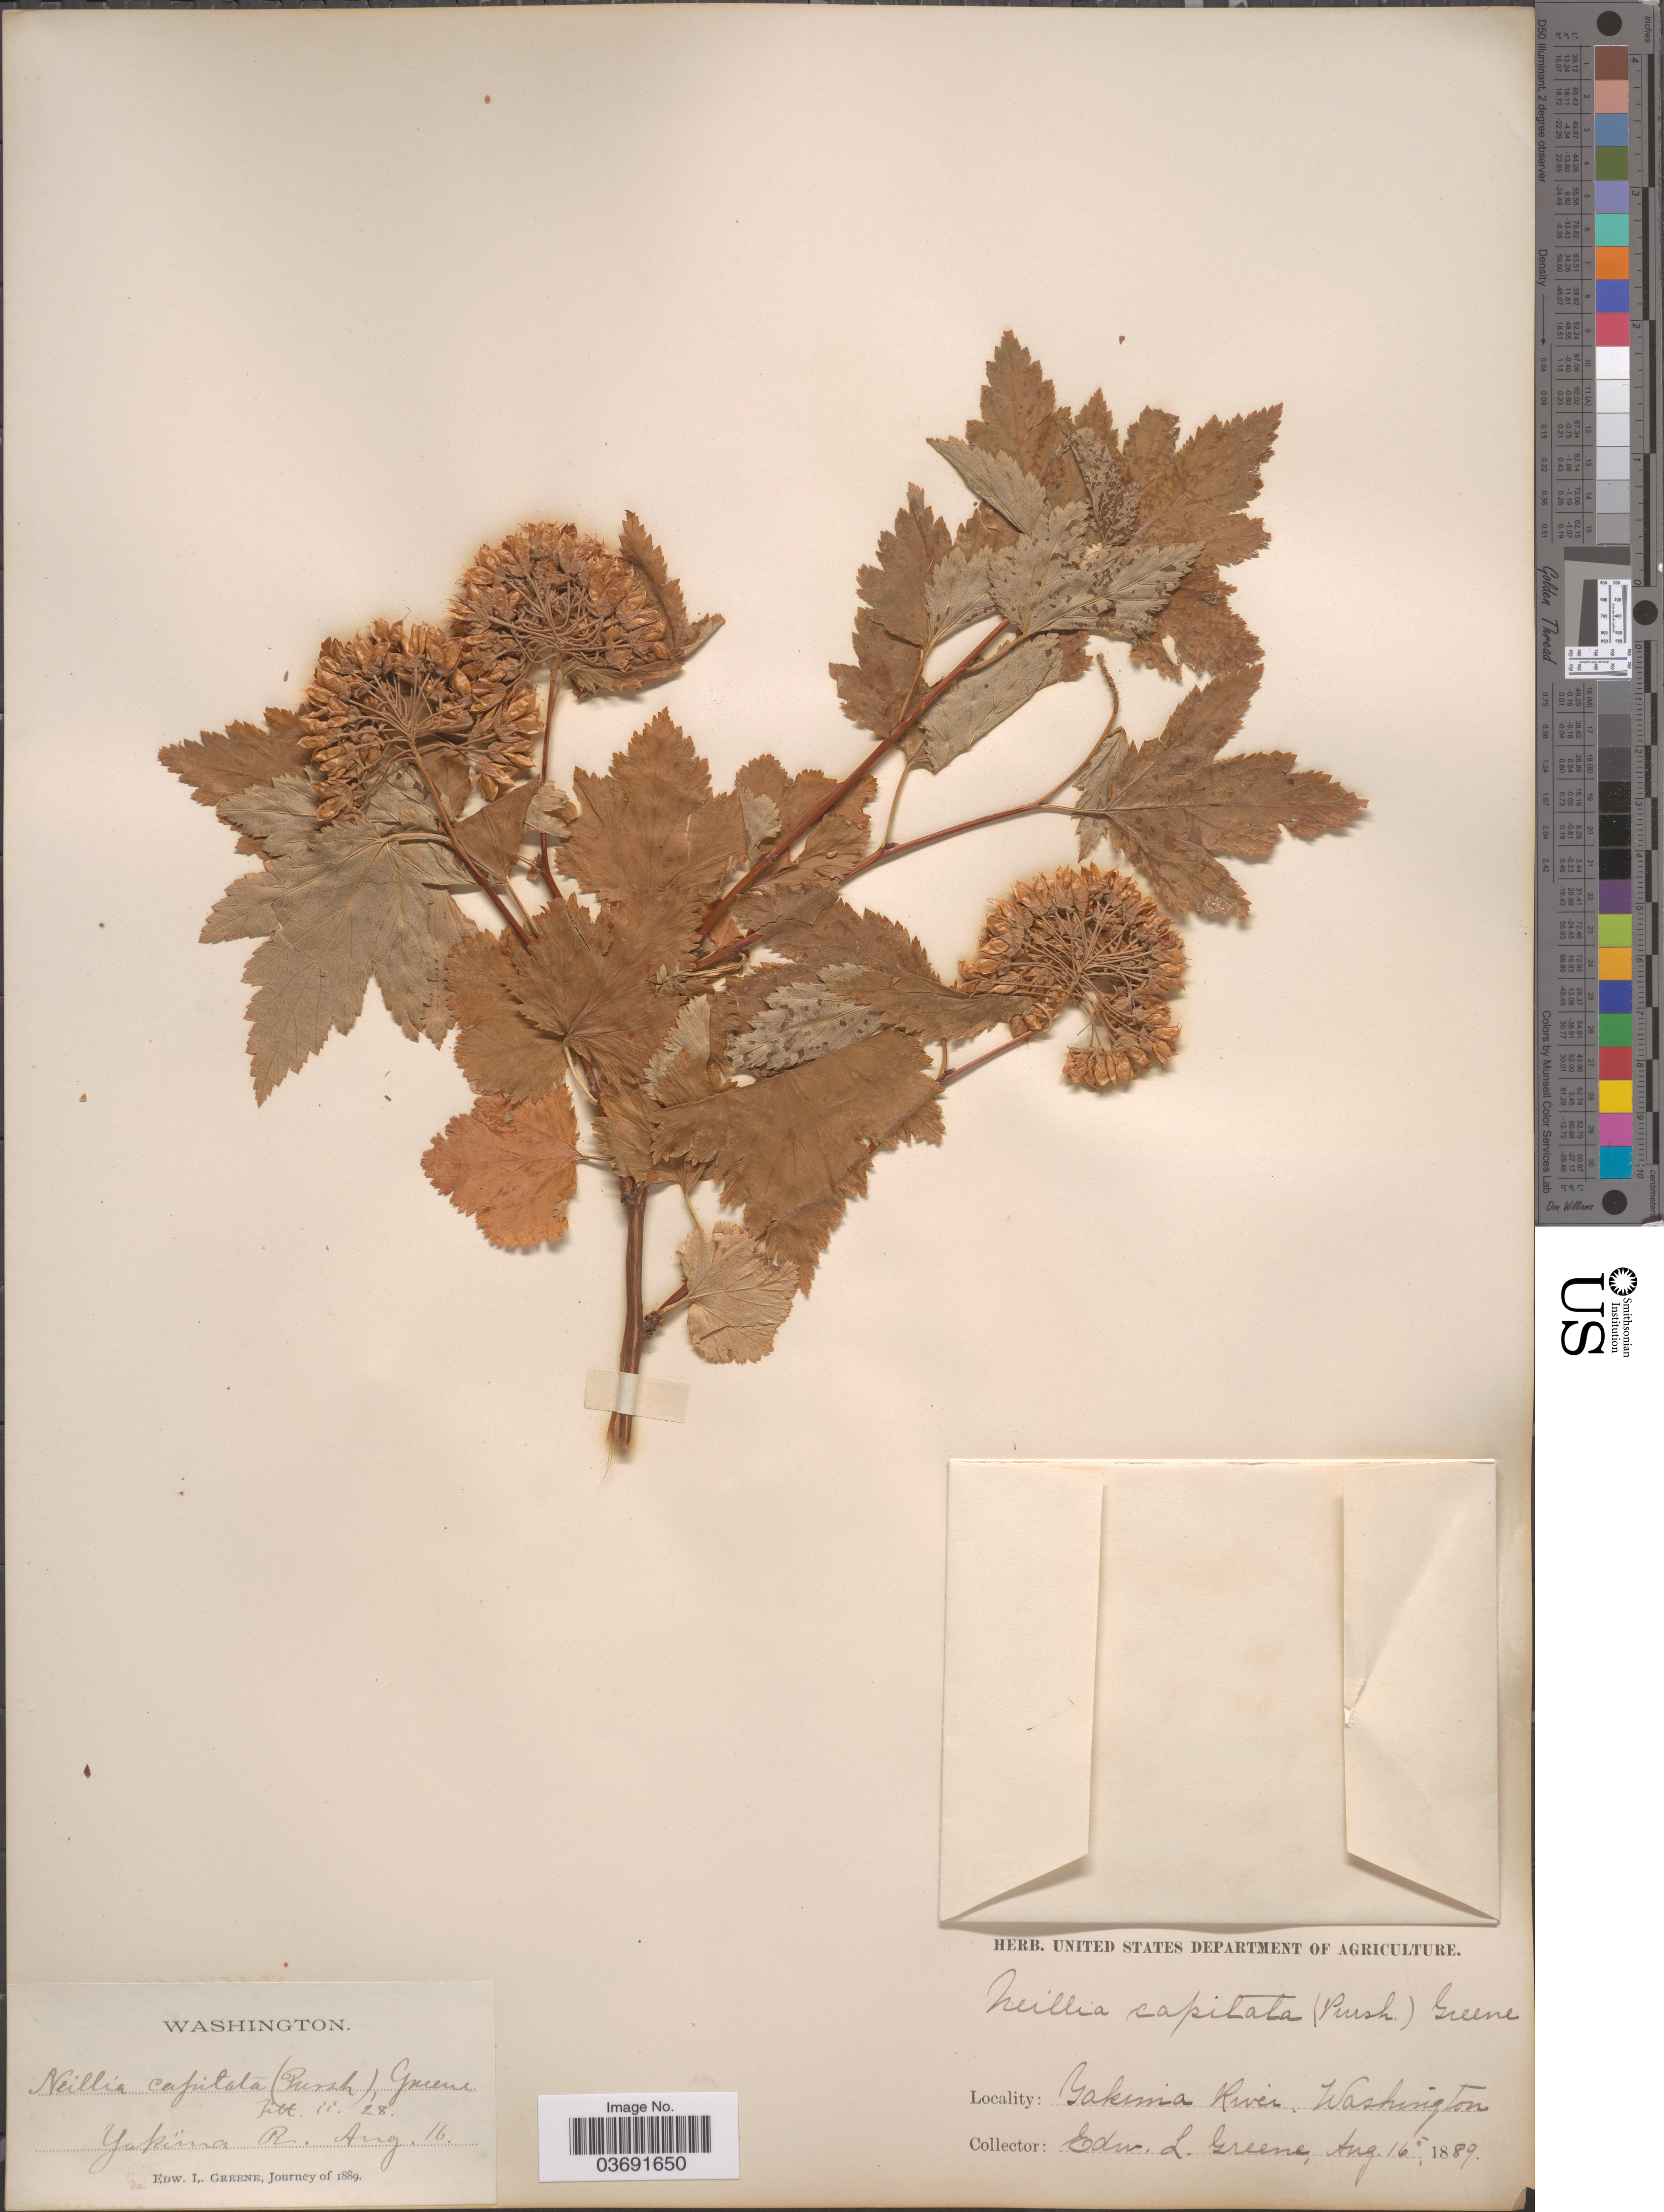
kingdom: Plantae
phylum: Tracheophyta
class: Magnoliopsida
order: Rosales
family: Rosaceae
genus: Physocarpus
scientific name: Physocarpus capitatus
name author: (Pursh) Kuntze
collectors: E. L. Greene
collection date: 1889-08-16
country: United States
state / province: Washington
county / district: Yakima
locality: Yakima River.